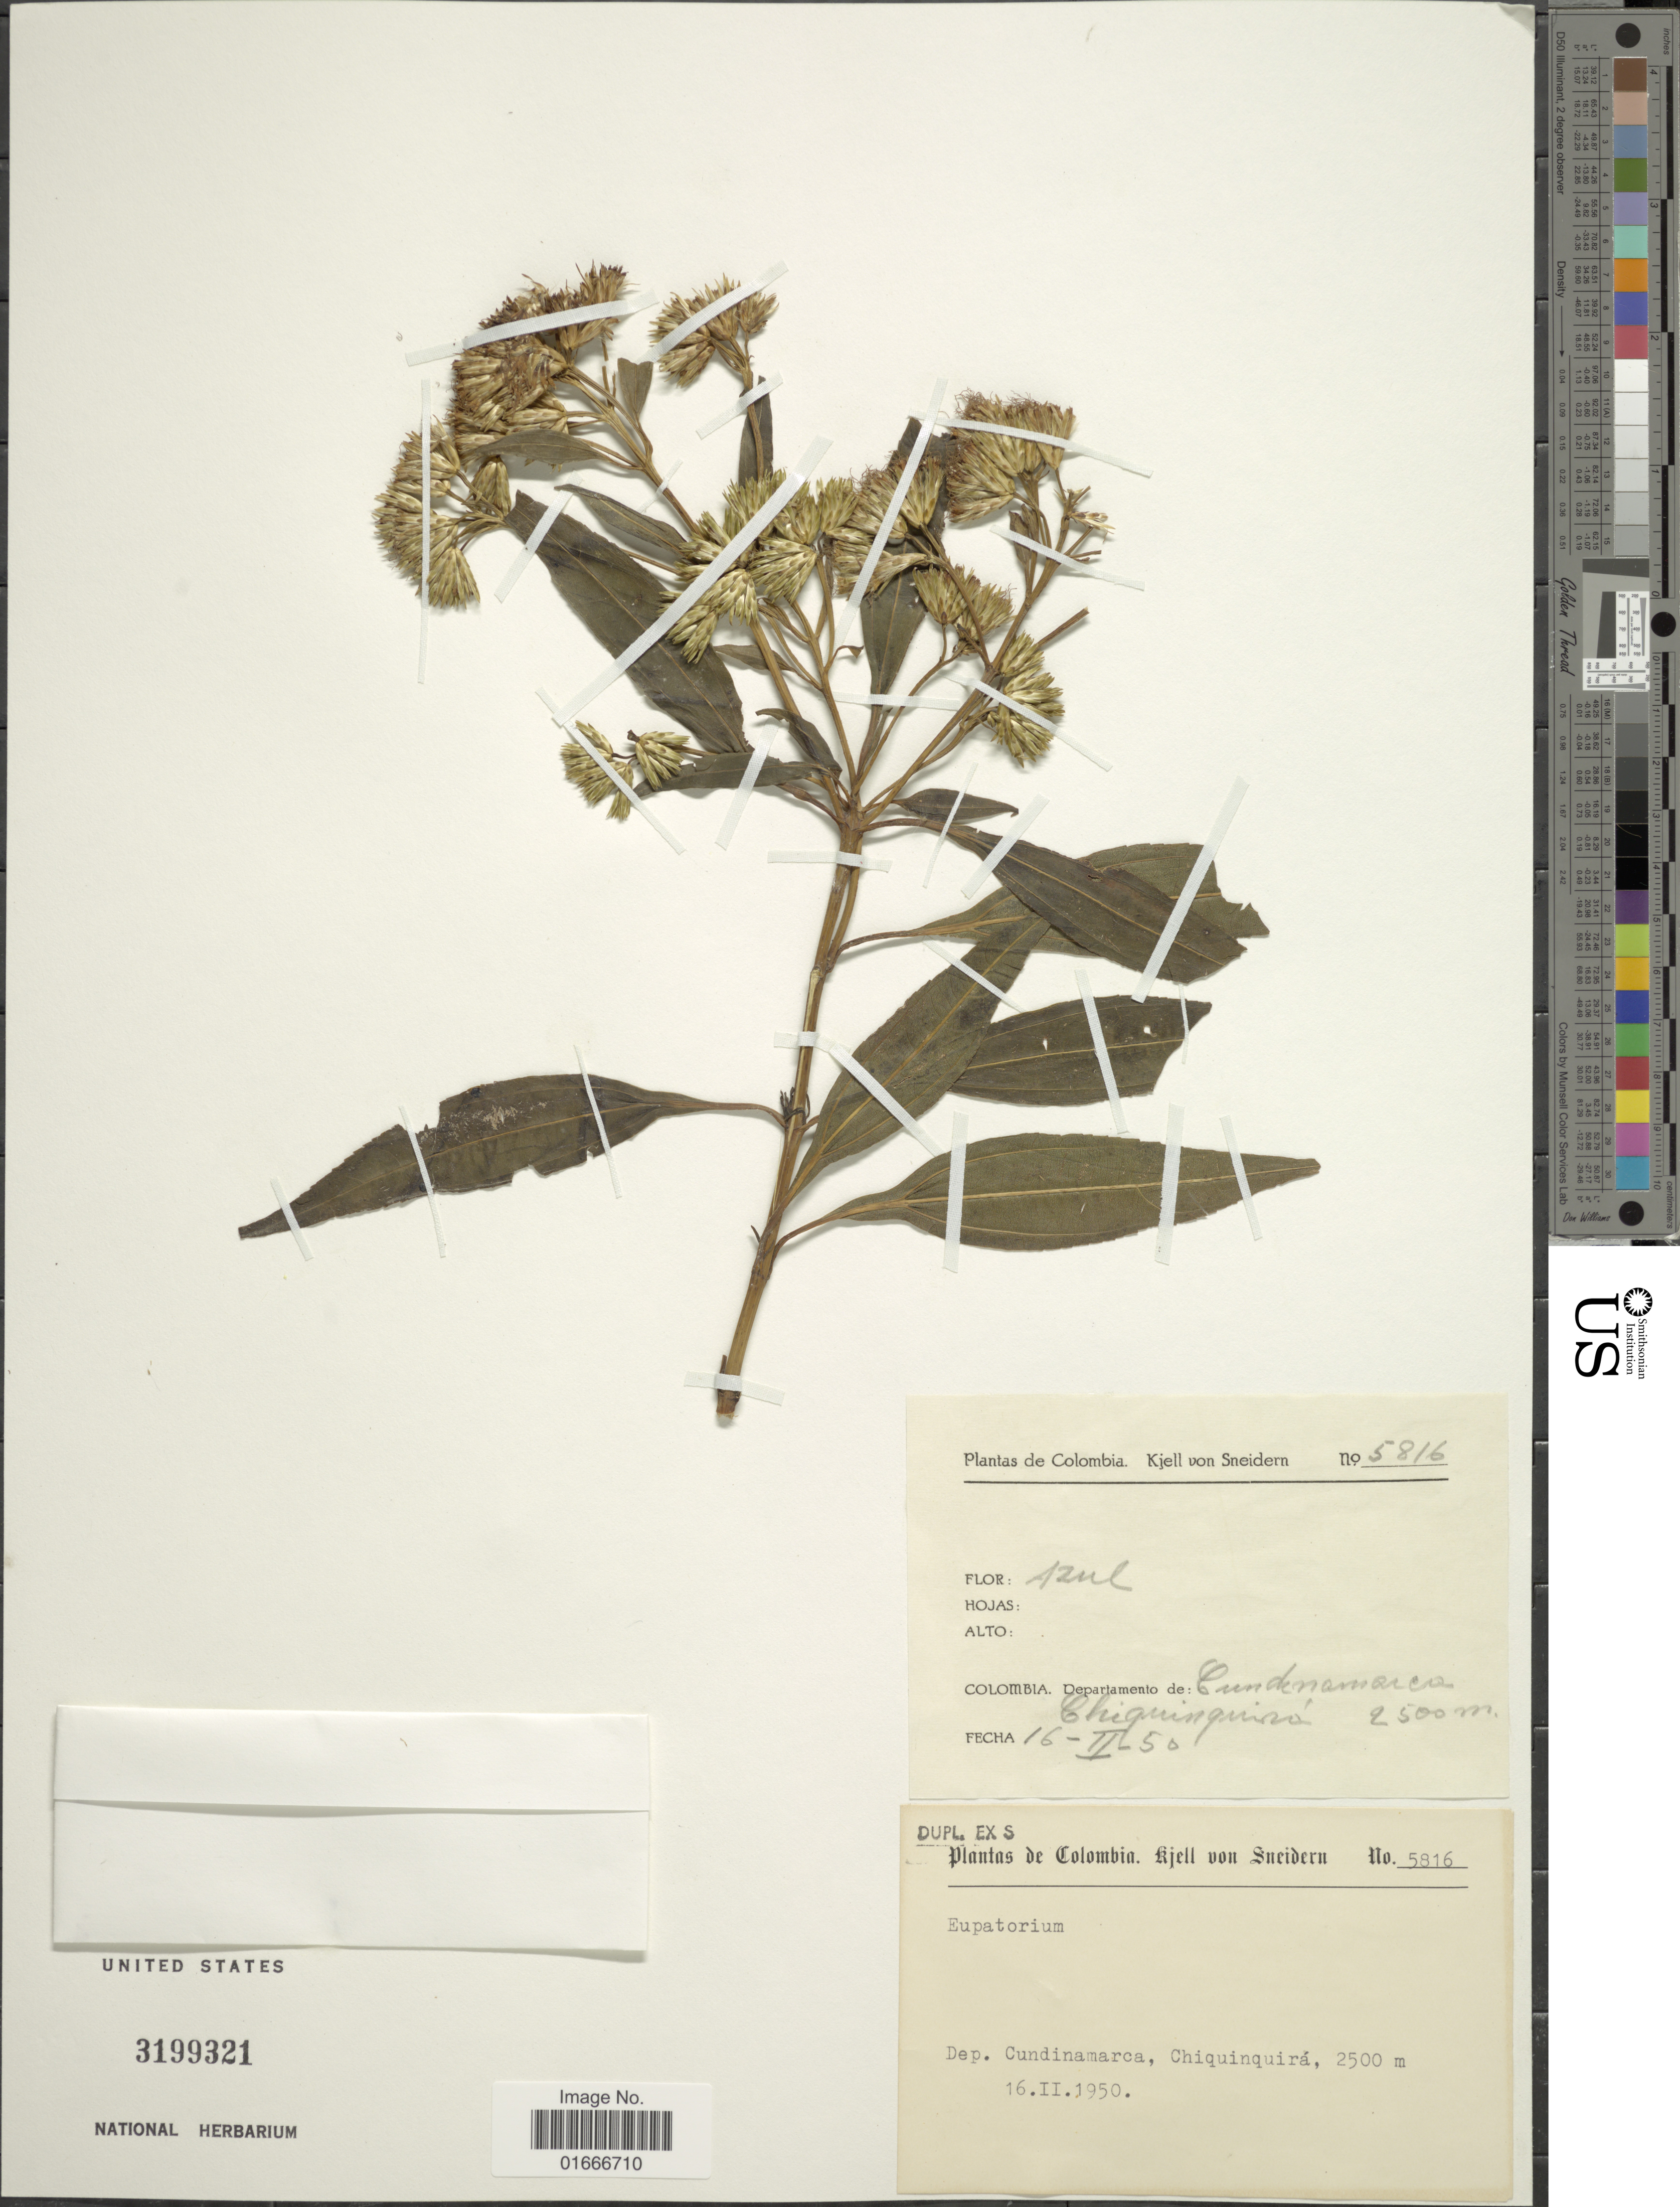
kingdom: Plantae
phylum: Tracheophyta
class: Magnoliopsida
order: Asterales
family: Asteraceae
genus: Chromolaena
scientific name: Chromolaena perglabra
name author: (B.L. Rob.) R.M. King & H. Rob.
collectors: K. von Sneidern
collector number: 5816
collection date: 1950-02-16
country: Colombia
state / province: Cundinamarca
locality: Chiquinquira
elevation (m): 2500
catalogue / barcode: US 3199321